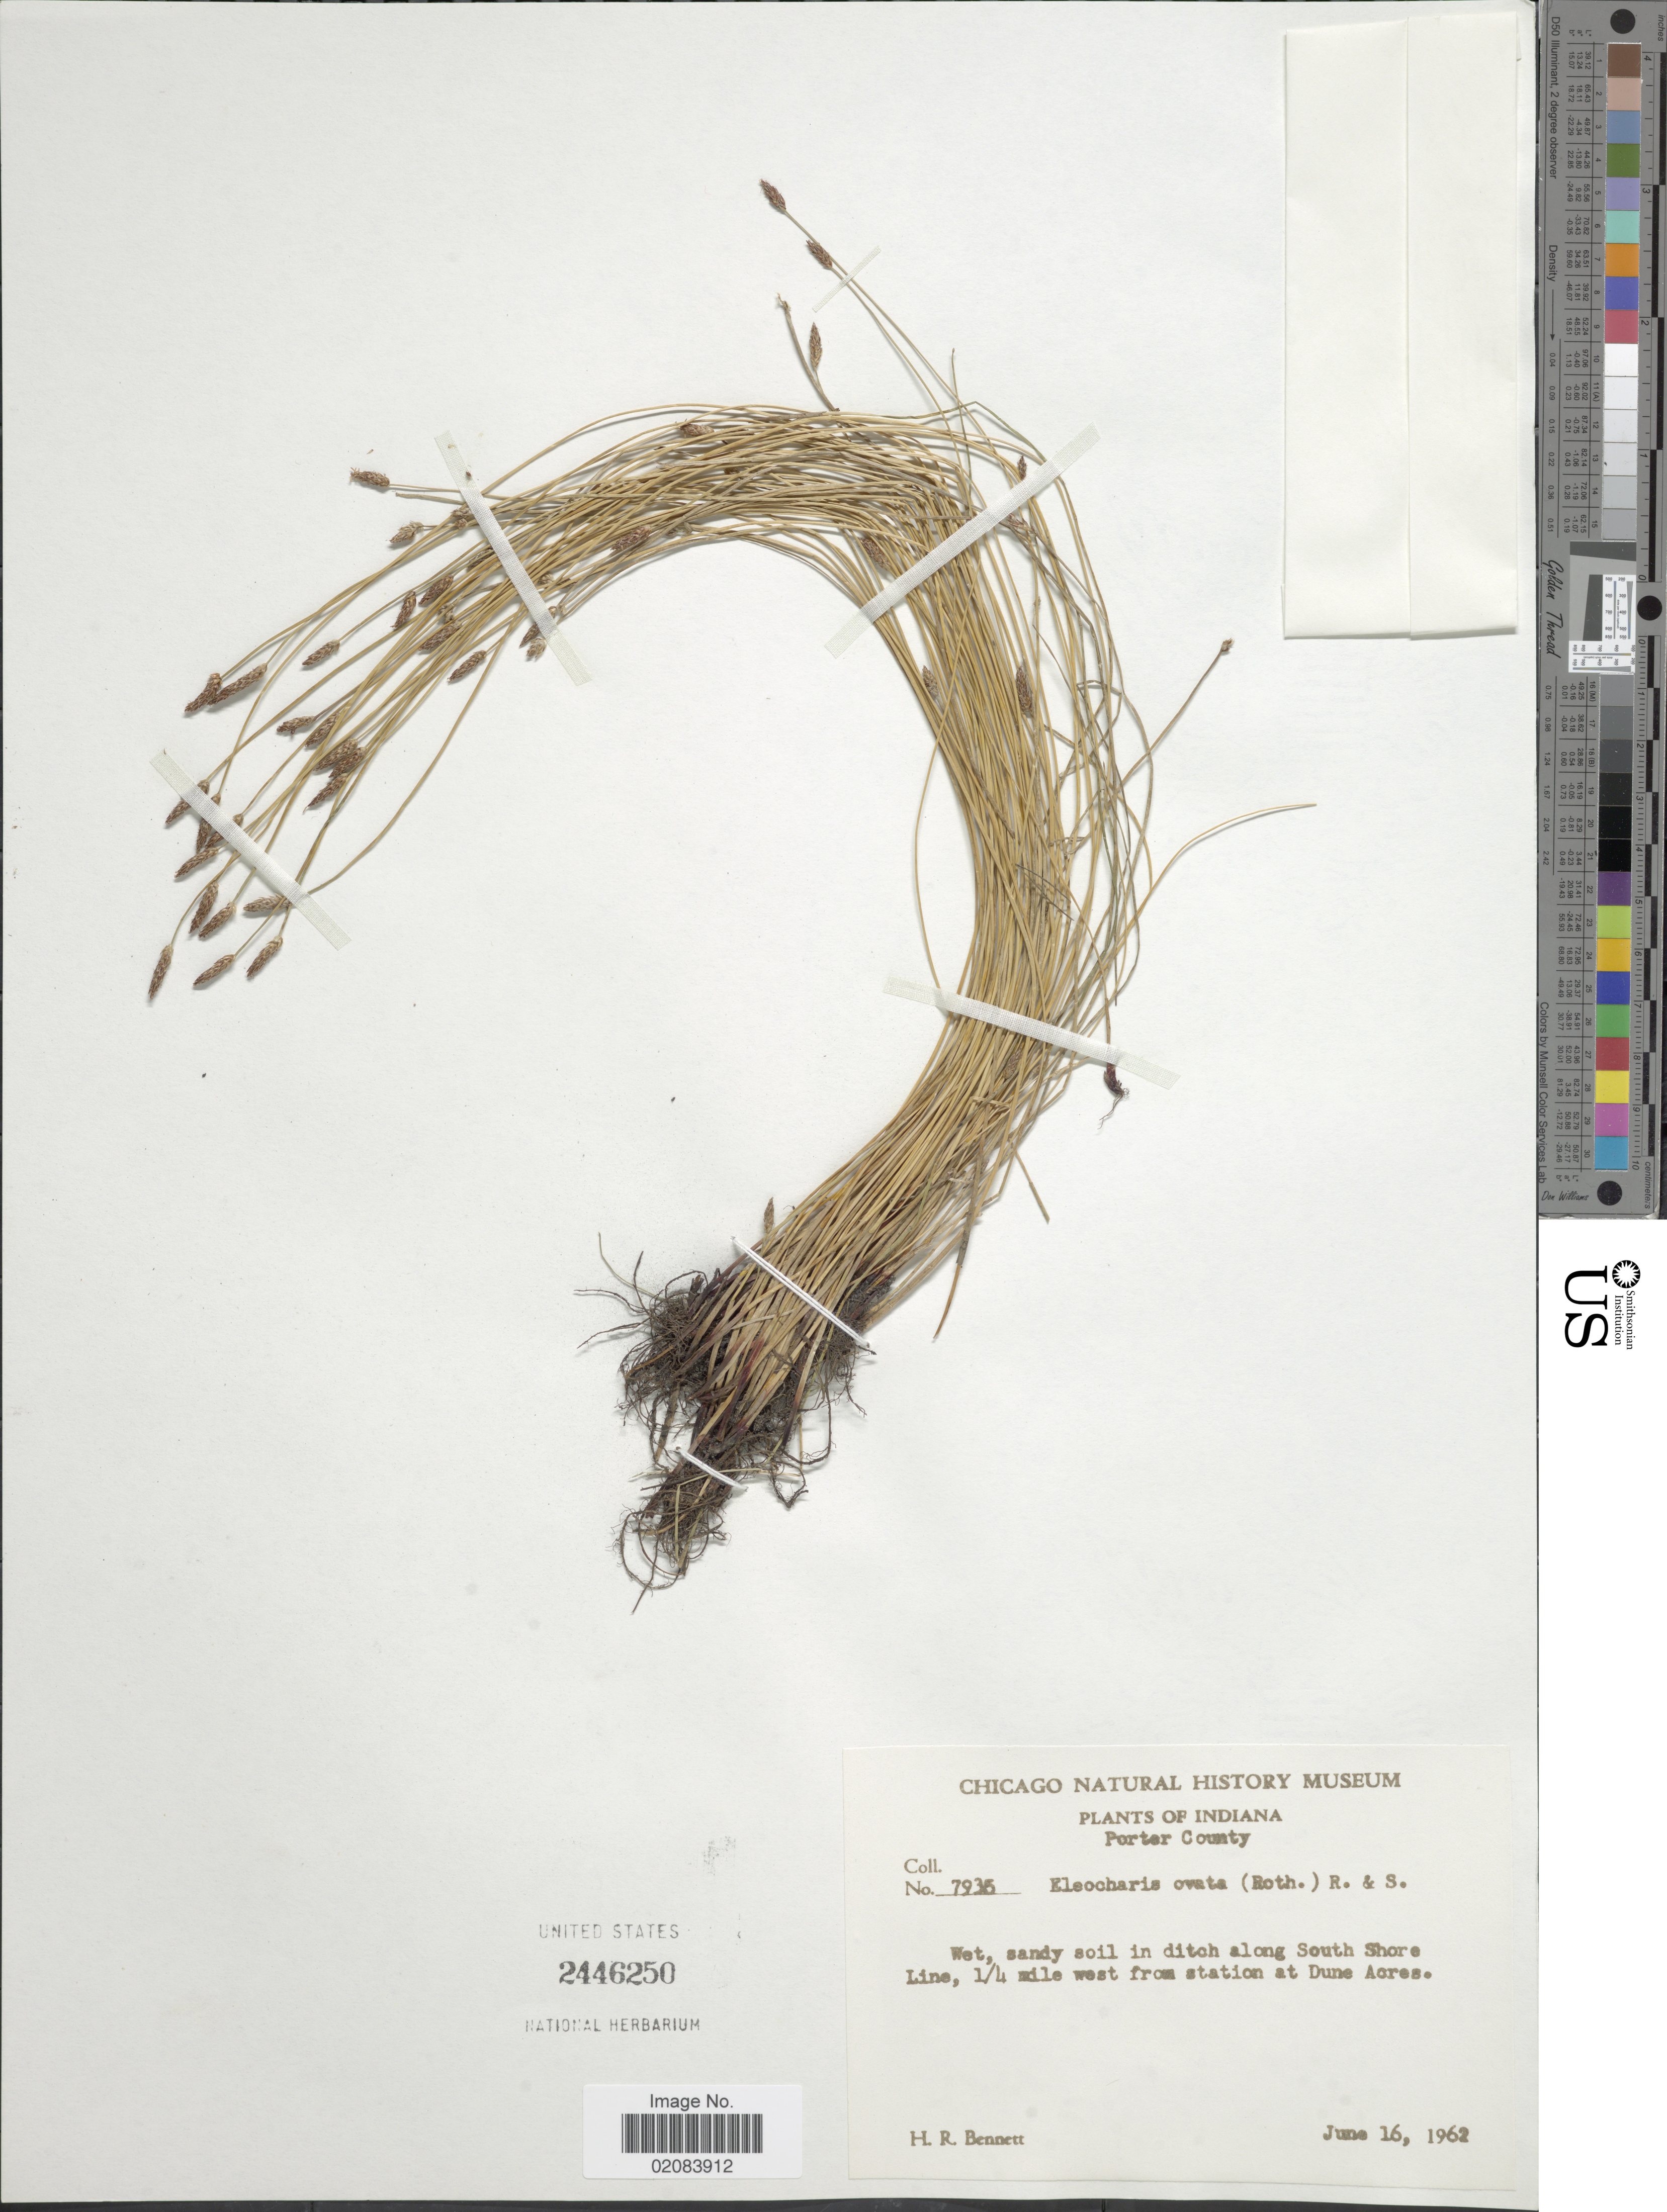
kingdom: Plantae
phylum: Tracheophyta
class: Liliopsida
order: Poales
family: Cyperaceae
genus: Eleocharis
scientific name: Eleocharis ovata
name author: (Roth) Roem. & Schult.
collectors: H. R. Bennett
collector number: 7935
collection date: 1962-06-16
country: United States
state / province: Indiana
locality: Porter County. Along South Shore Line, 1/4 mile west from station at Dune Acres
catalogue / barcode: US 2446250